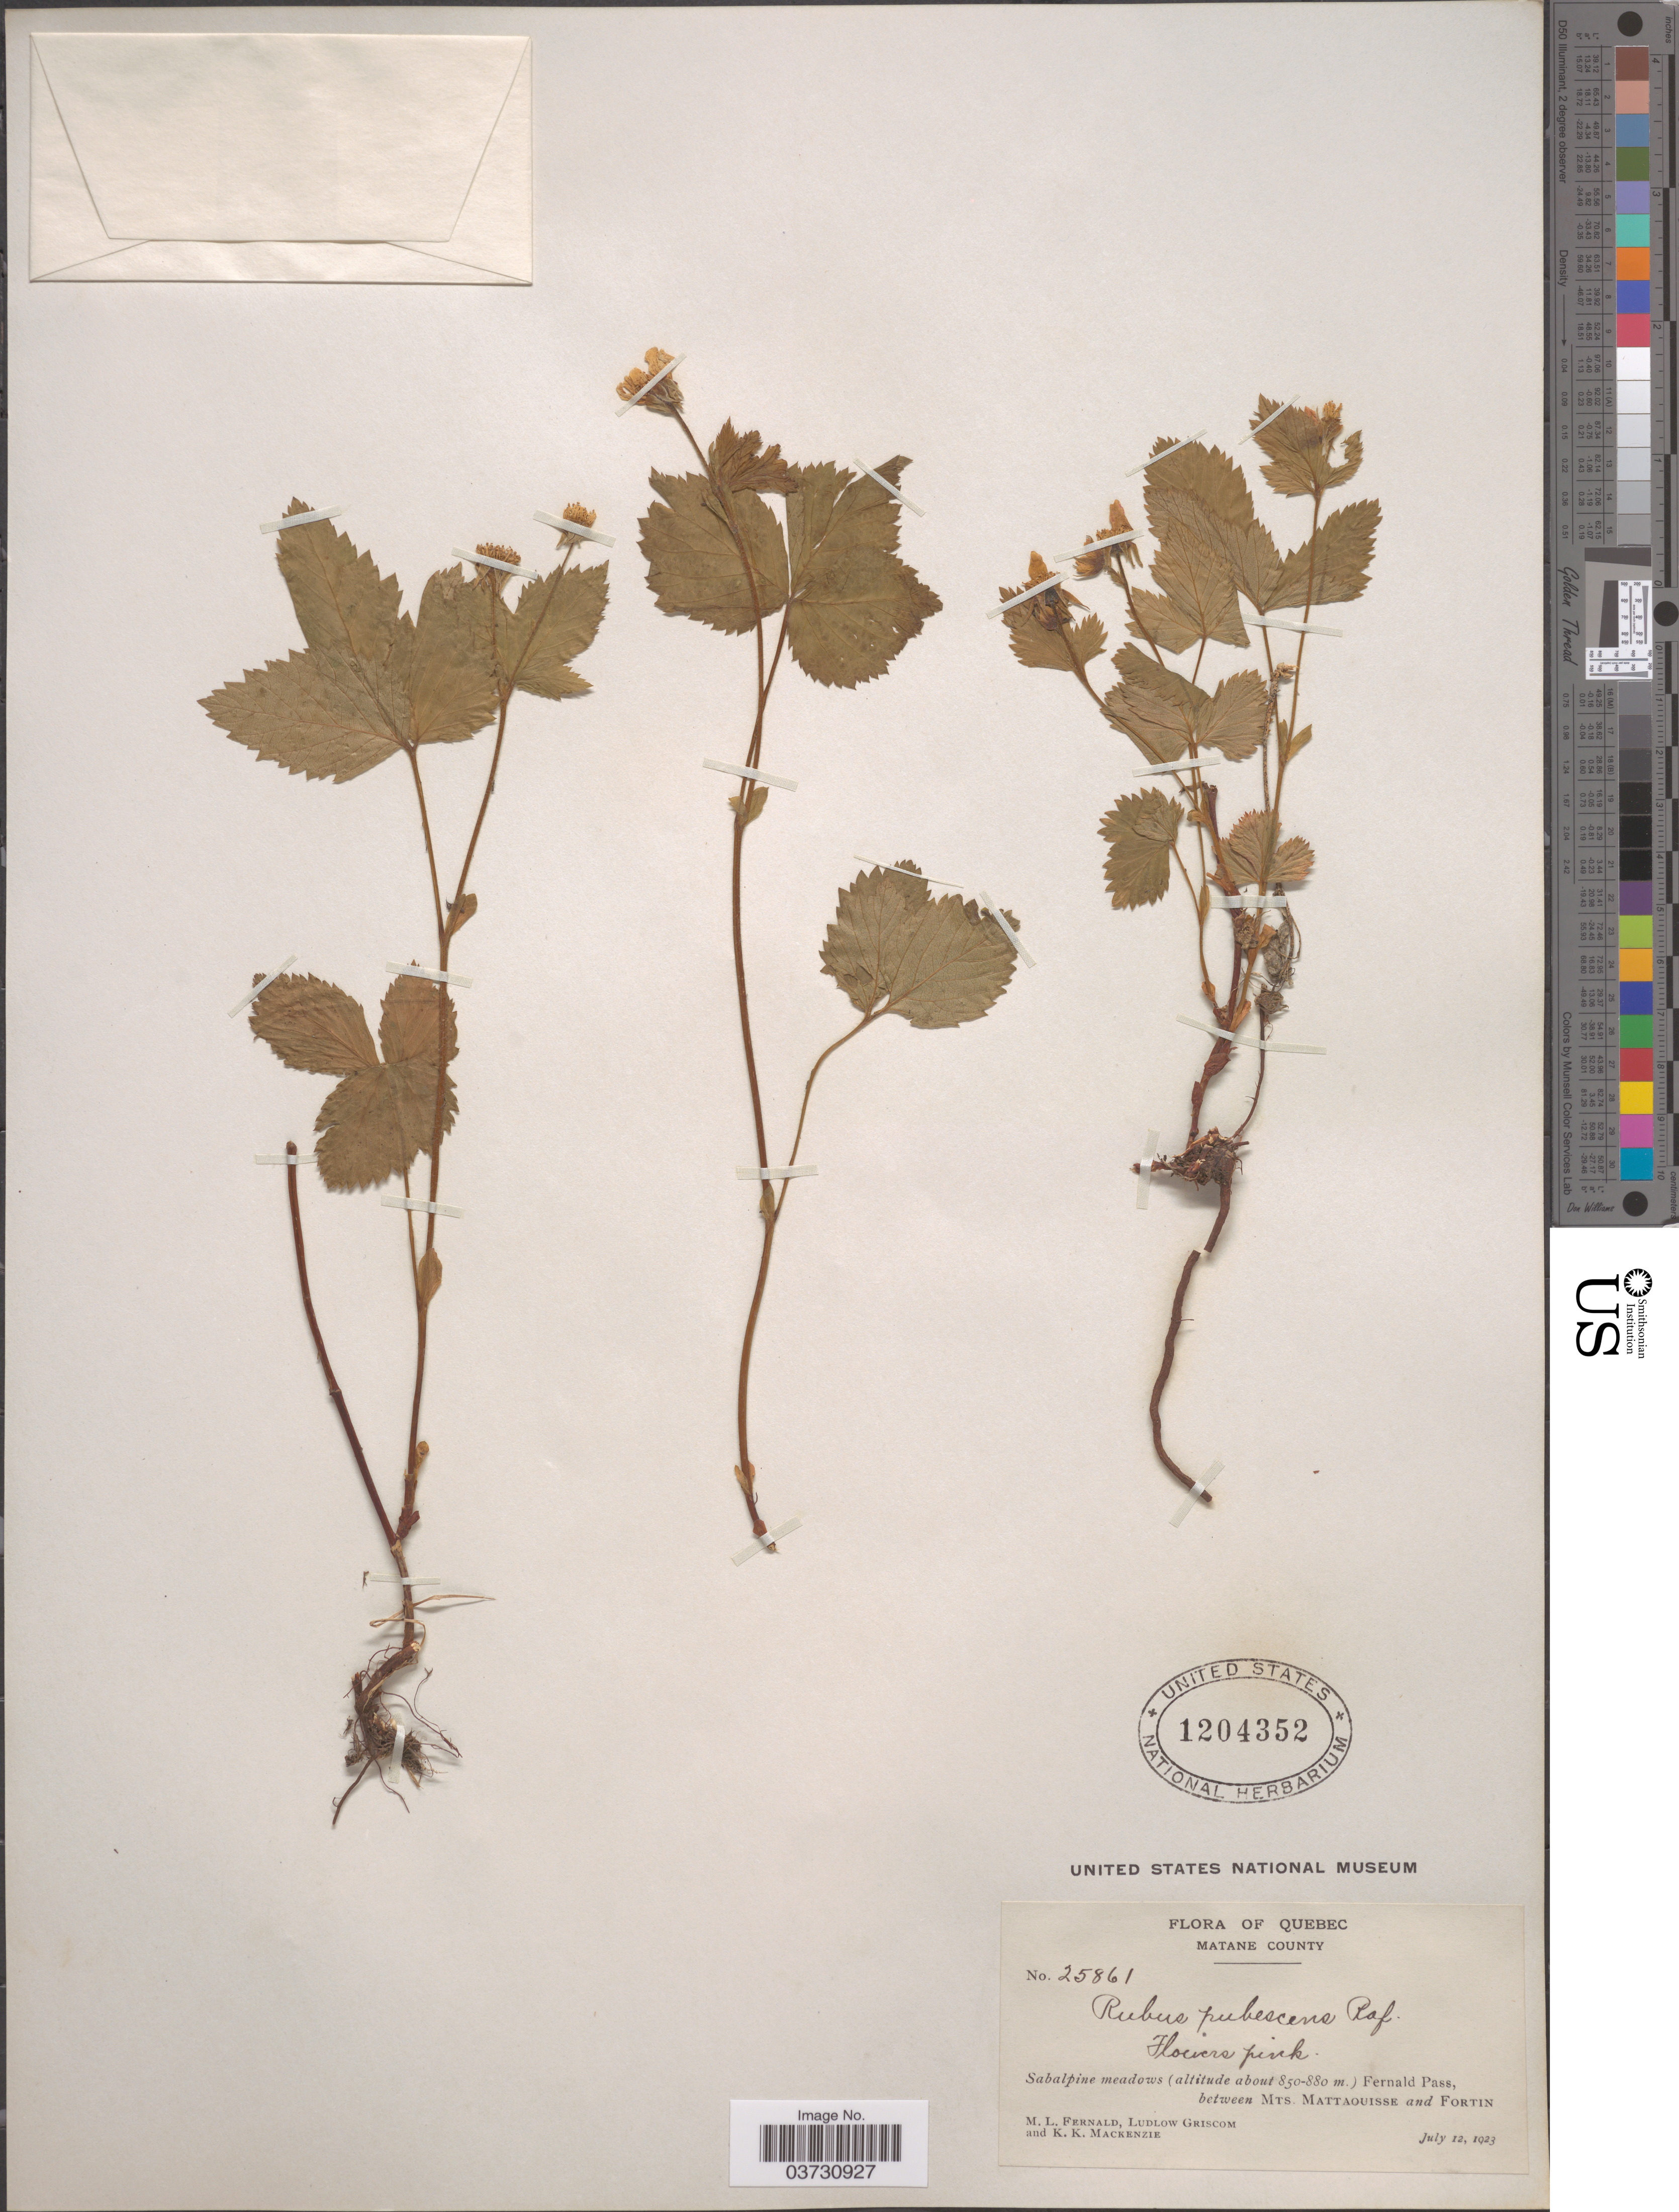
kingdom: Plantae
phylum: Tracheophyta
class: Magnoliopsida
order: Rosales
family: Rosaceae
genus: Rubus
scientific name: Rubus pubescens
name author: Raf.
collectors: M. L. Fernald, L. Griscom & K. K. Mackenzie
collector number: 25861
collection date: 1923-07-12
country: Canada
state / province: Quebec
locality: Matane County. Sabalpine meadows Fernald Pass, between Mts. Mattaquisse and Fortin.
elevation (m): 850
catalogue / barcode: US 1204352